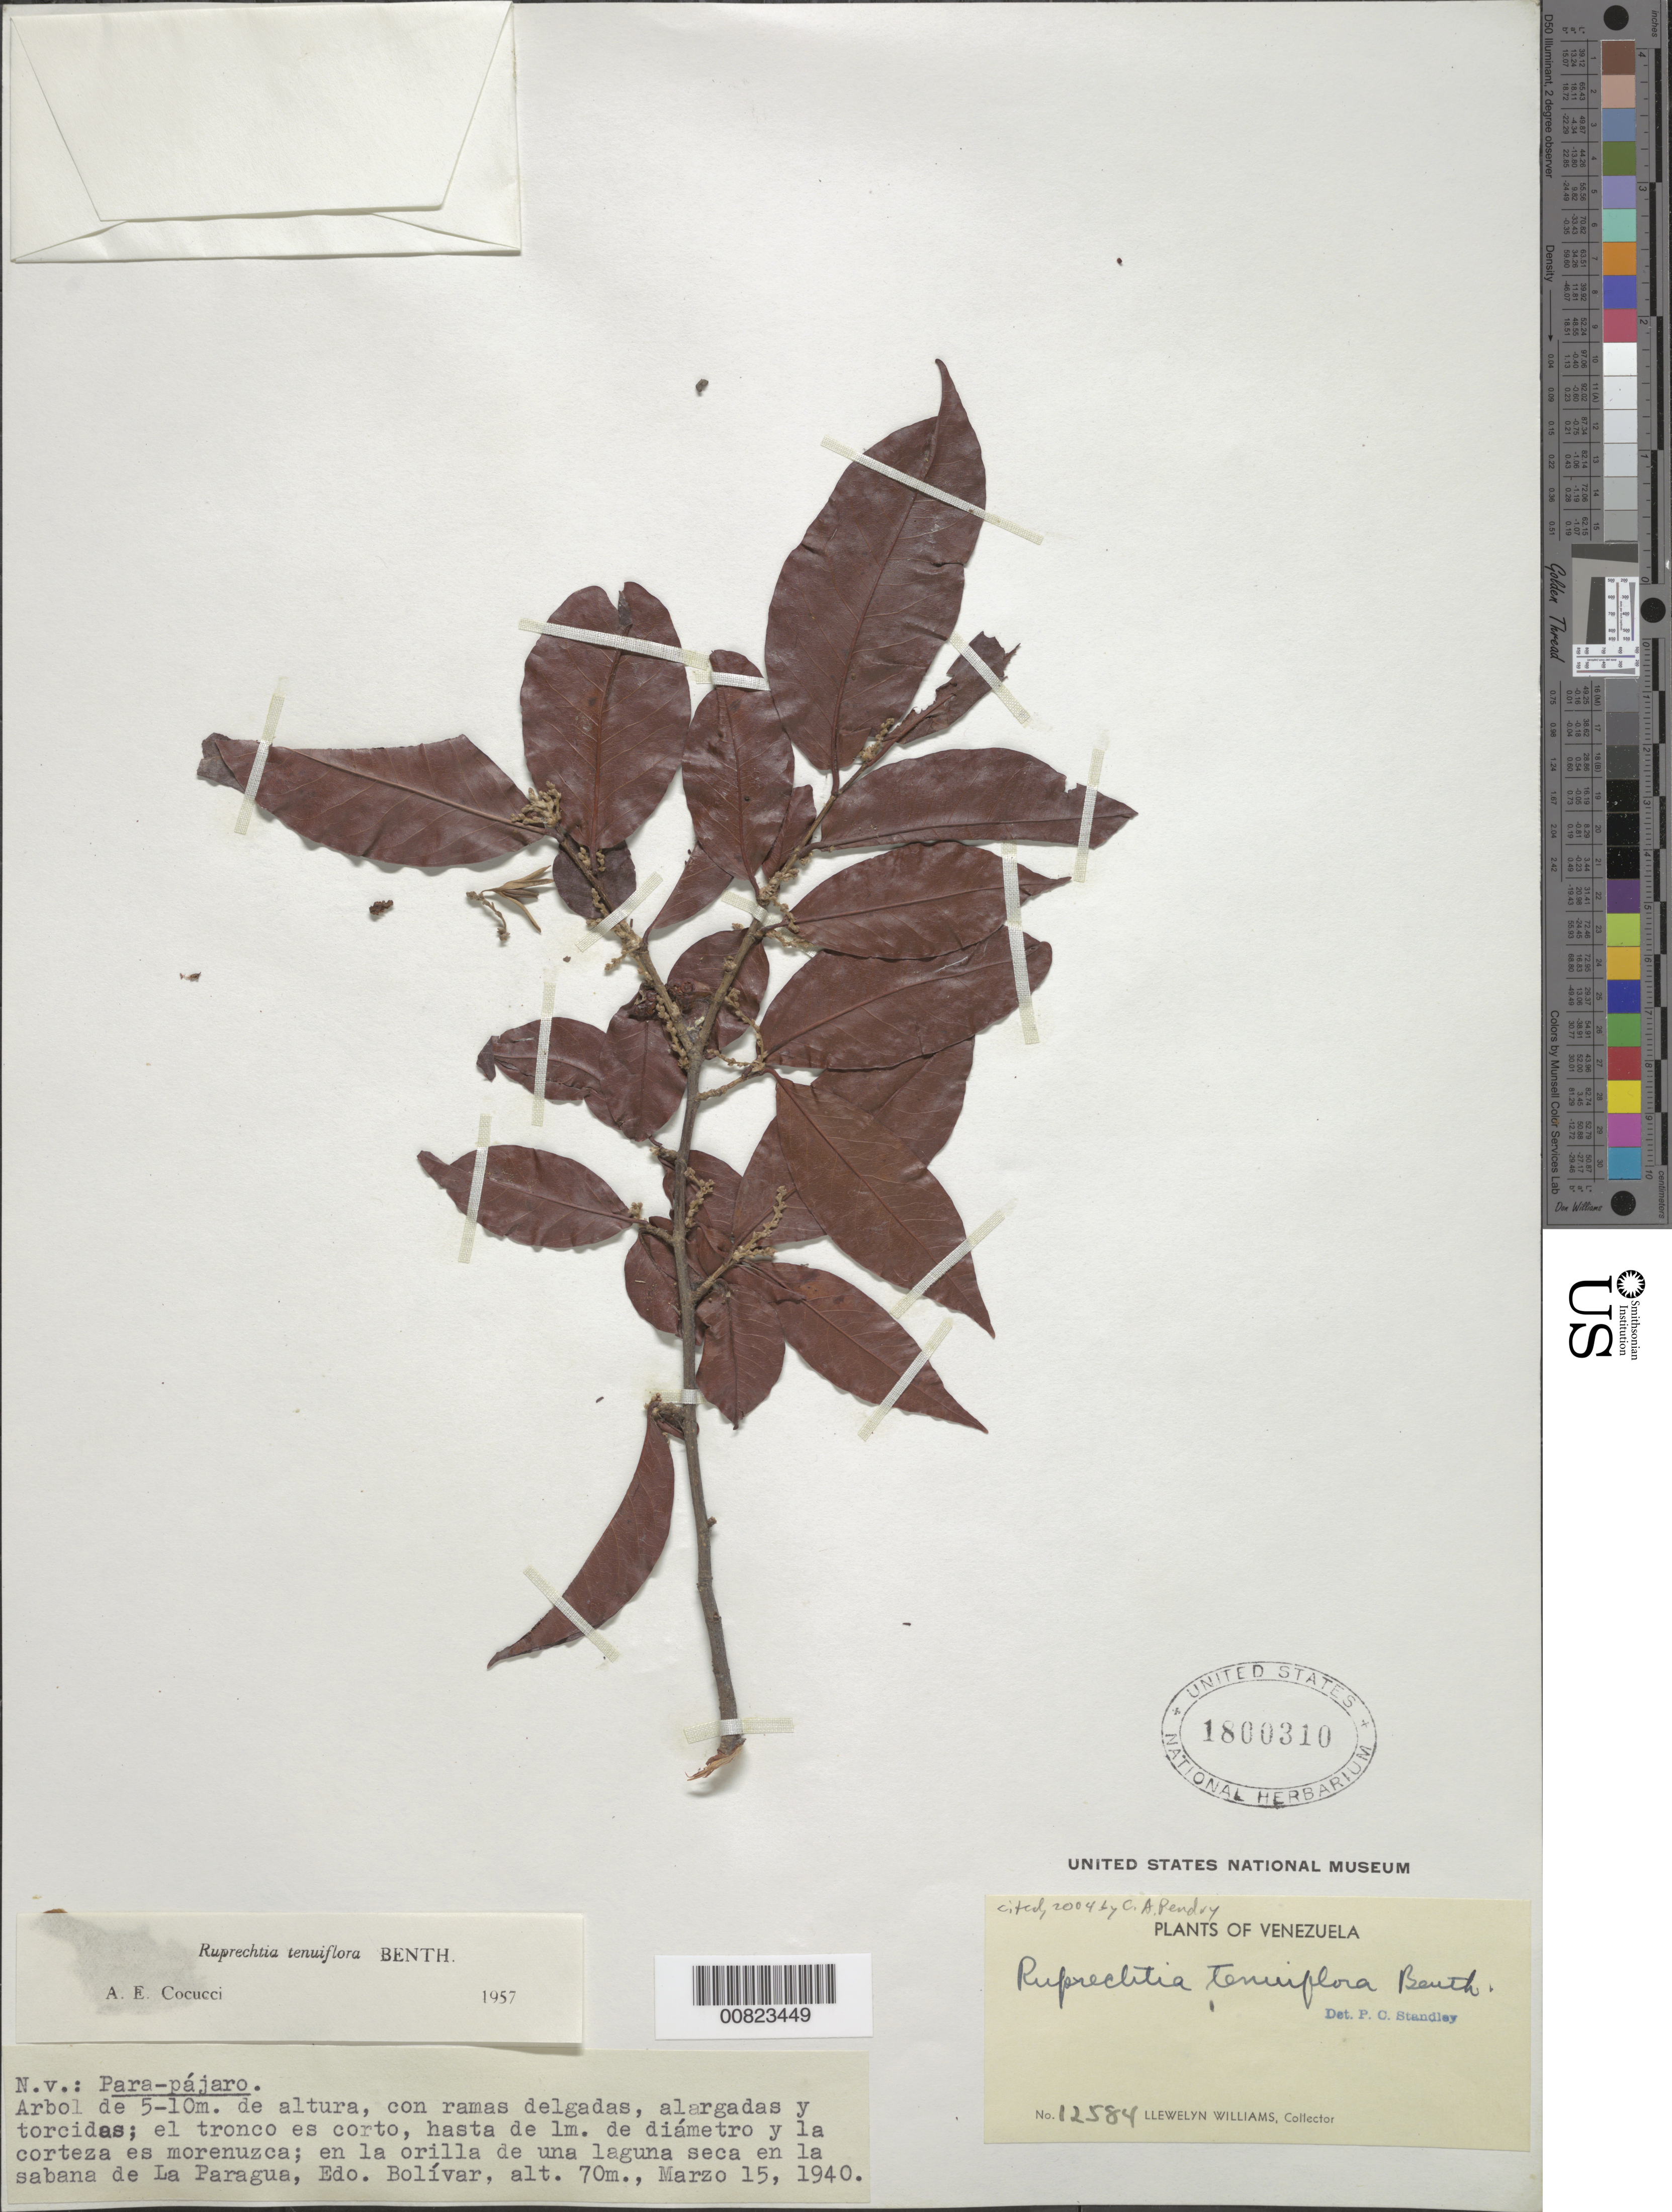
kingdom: Plantae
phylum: Tracheophyta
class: Magnoliopsida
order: Caryophyllales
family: Polygonaceae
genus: Ruprechtia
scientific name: Ruprechtia tenuiflora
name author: Benth.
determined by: Cocucci, A. E.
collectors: Ll. Williams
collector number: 12584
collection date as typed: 15-Mar-40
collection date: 1940-03-15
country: Venezuela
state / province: Bolívar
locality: La Paragua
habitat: Orilla de una laguna seca en la sabana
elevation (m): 70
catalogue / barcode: US 1800310